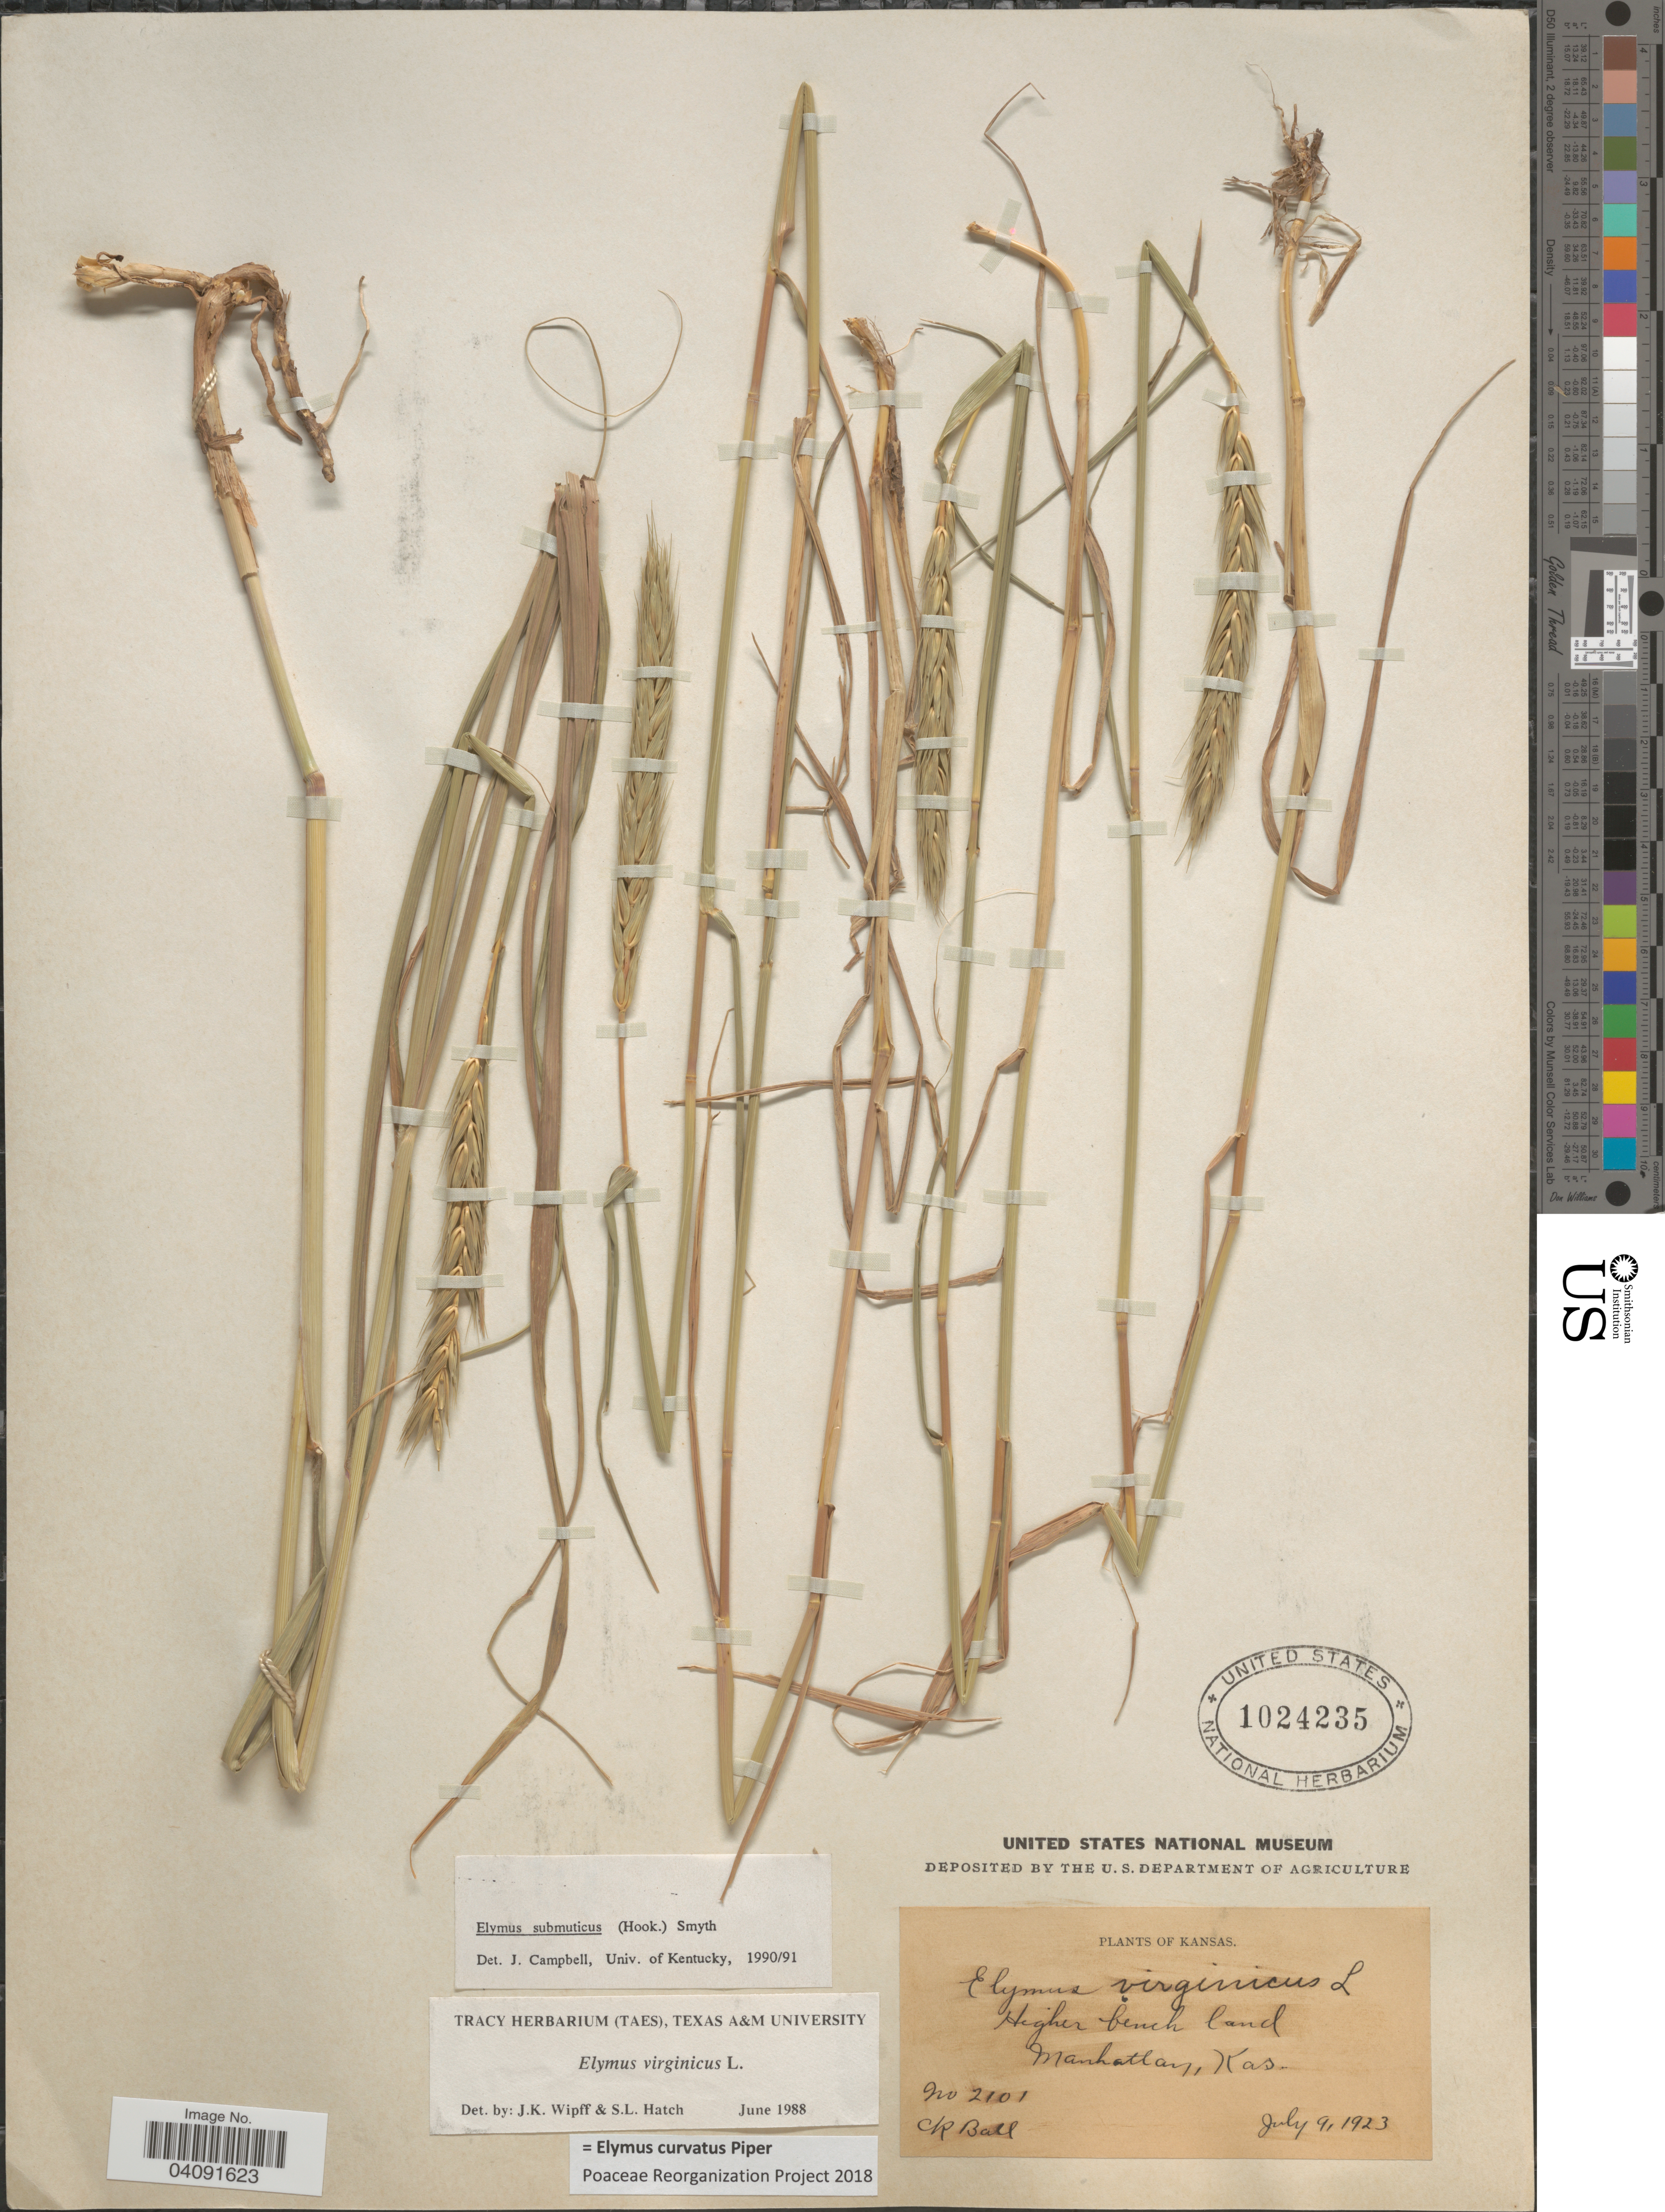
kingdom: Plantae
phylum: Tracheophyta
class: Liliopsida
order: Poales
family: Poaceae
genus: Elymus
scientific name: Elymus donianus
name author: (F.B. White) Á. Löve & D. Löve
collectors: C. R. Ball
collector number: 2101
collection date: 1923-07-09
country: United States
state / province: Kansas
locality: Higher bench land Manhattan.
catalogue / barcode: US 1024235